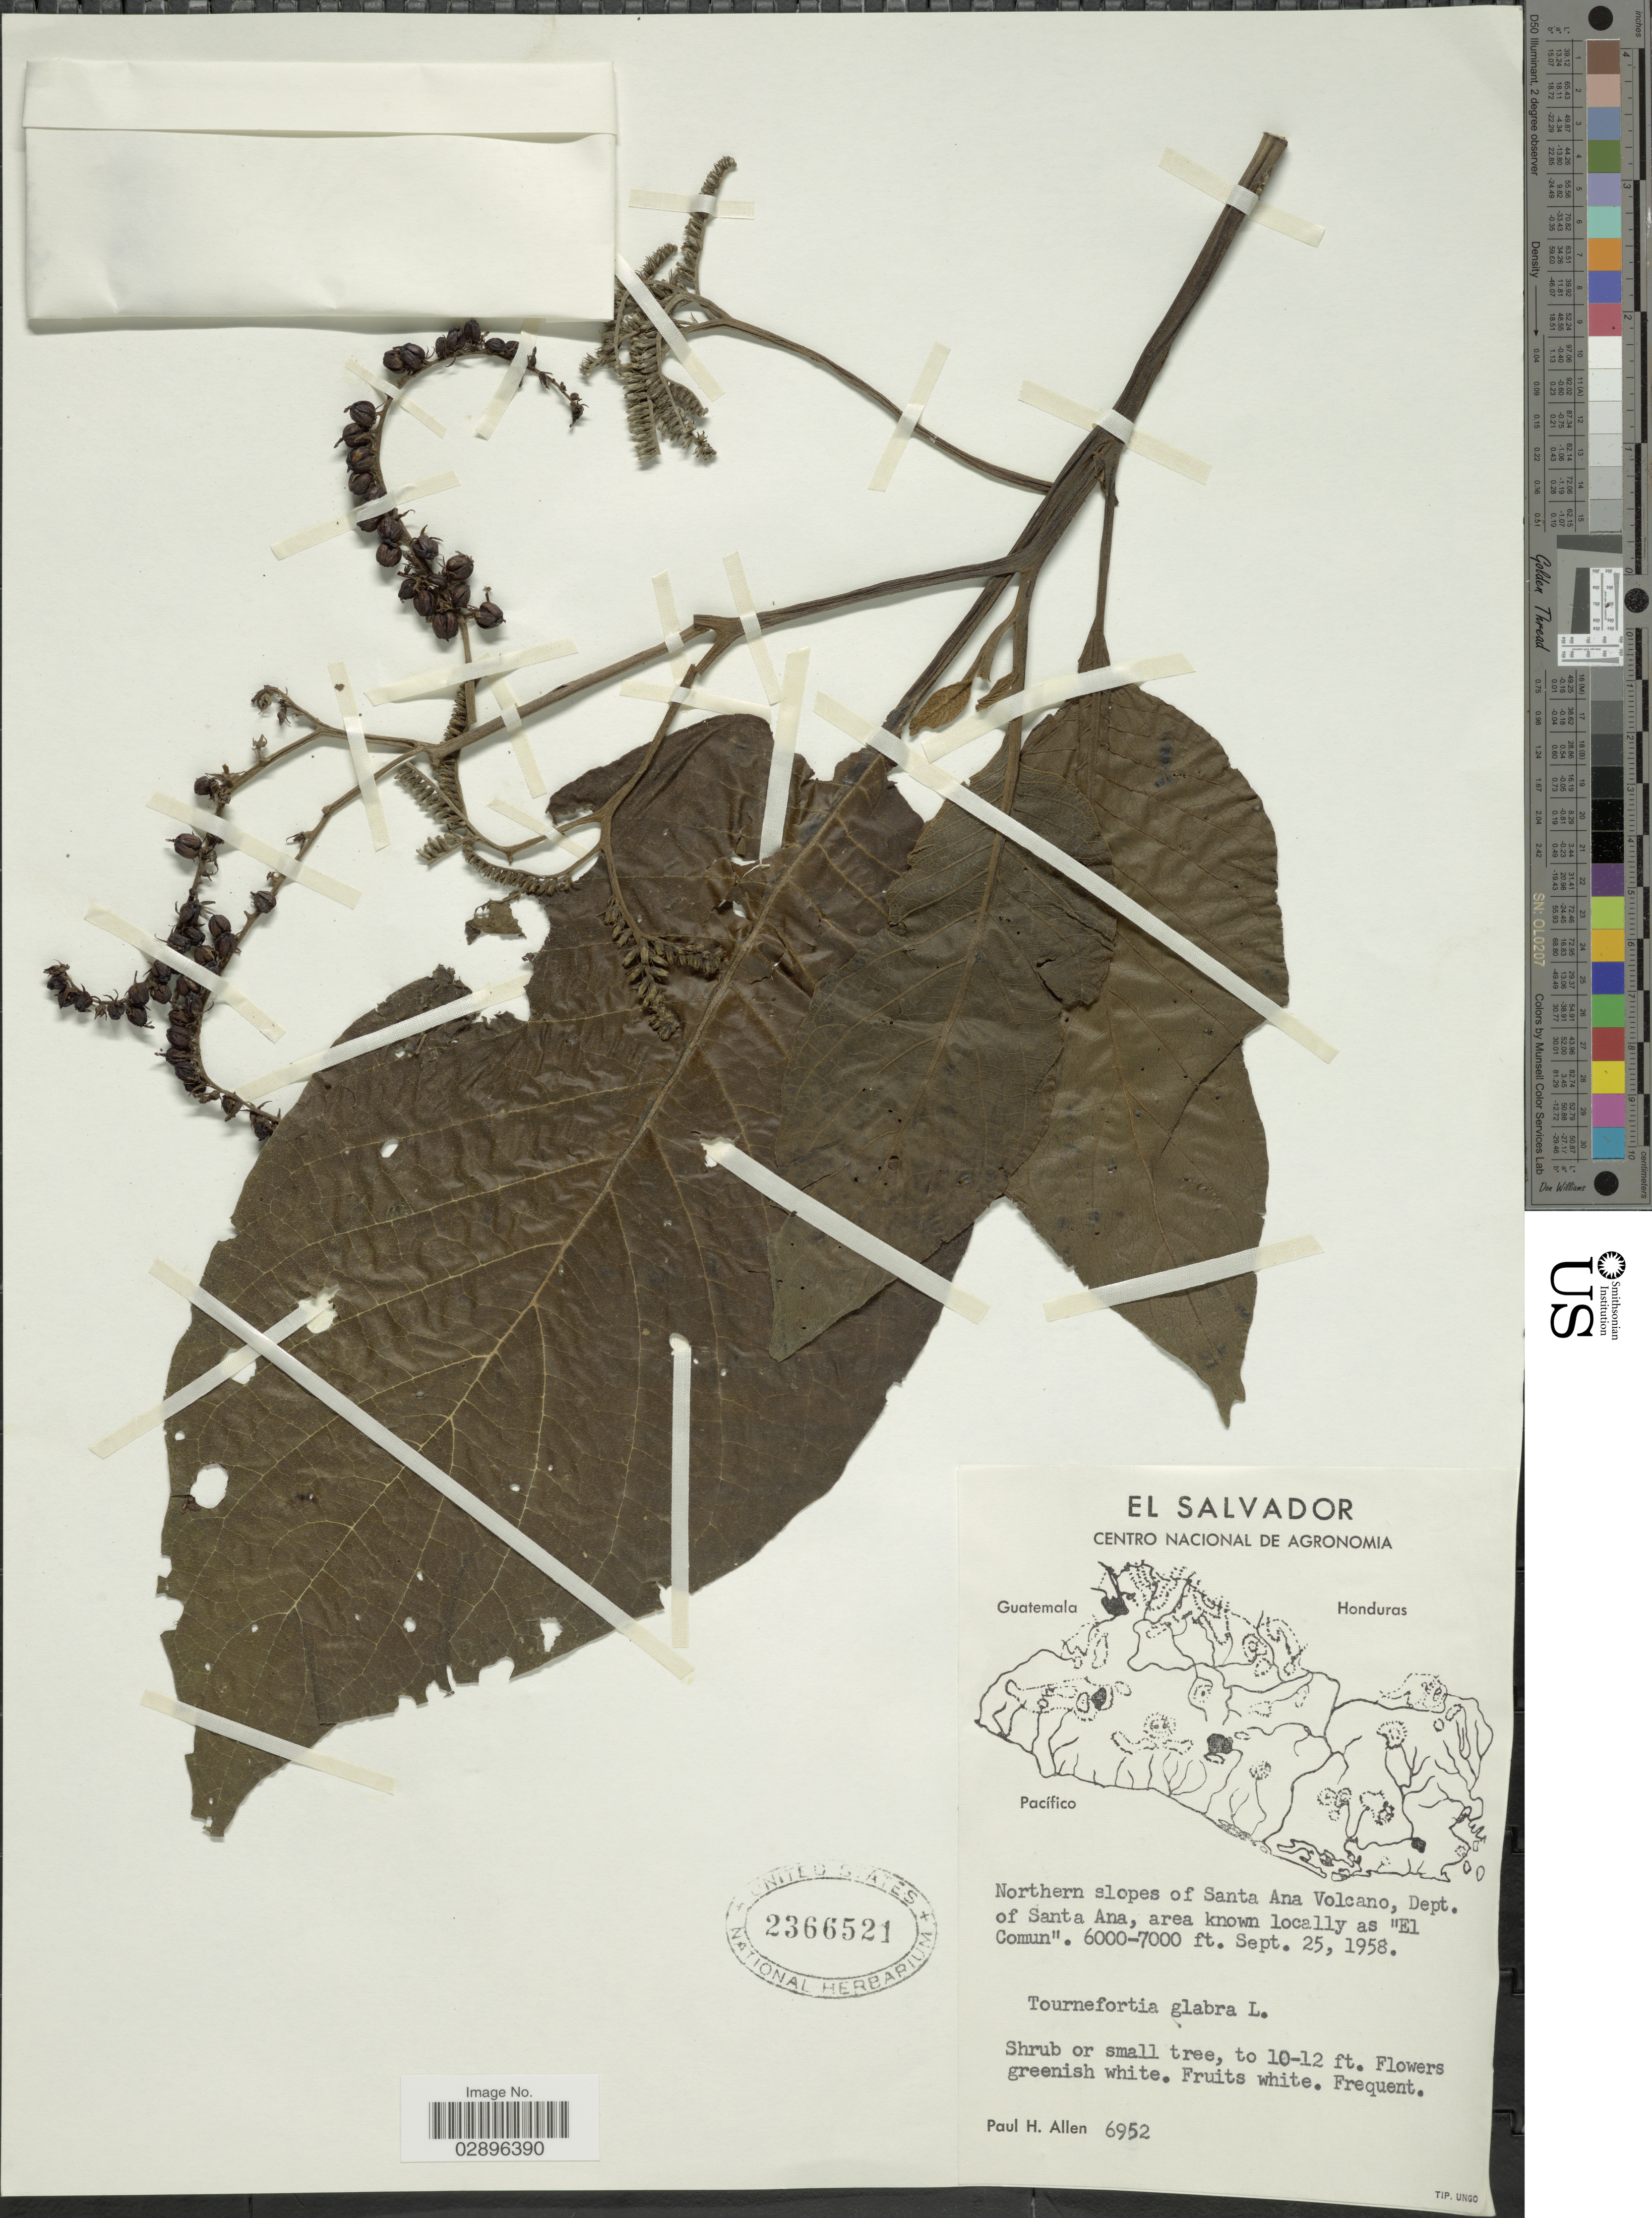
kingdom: Plantae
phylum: Tracheophyta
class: Magnoliopsida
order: Boraginales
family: Heliotropiaceae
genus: Tournefortia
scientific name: Tournefortia glabra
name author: L.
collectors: P. H. Allen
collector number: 6952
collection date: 1958-09-25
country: El Salvador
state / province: Santa Ana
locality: Northern slopes of Santa Ana Volcano, area known locally as "El Comun".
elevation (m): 1829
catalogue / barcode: US 2366521